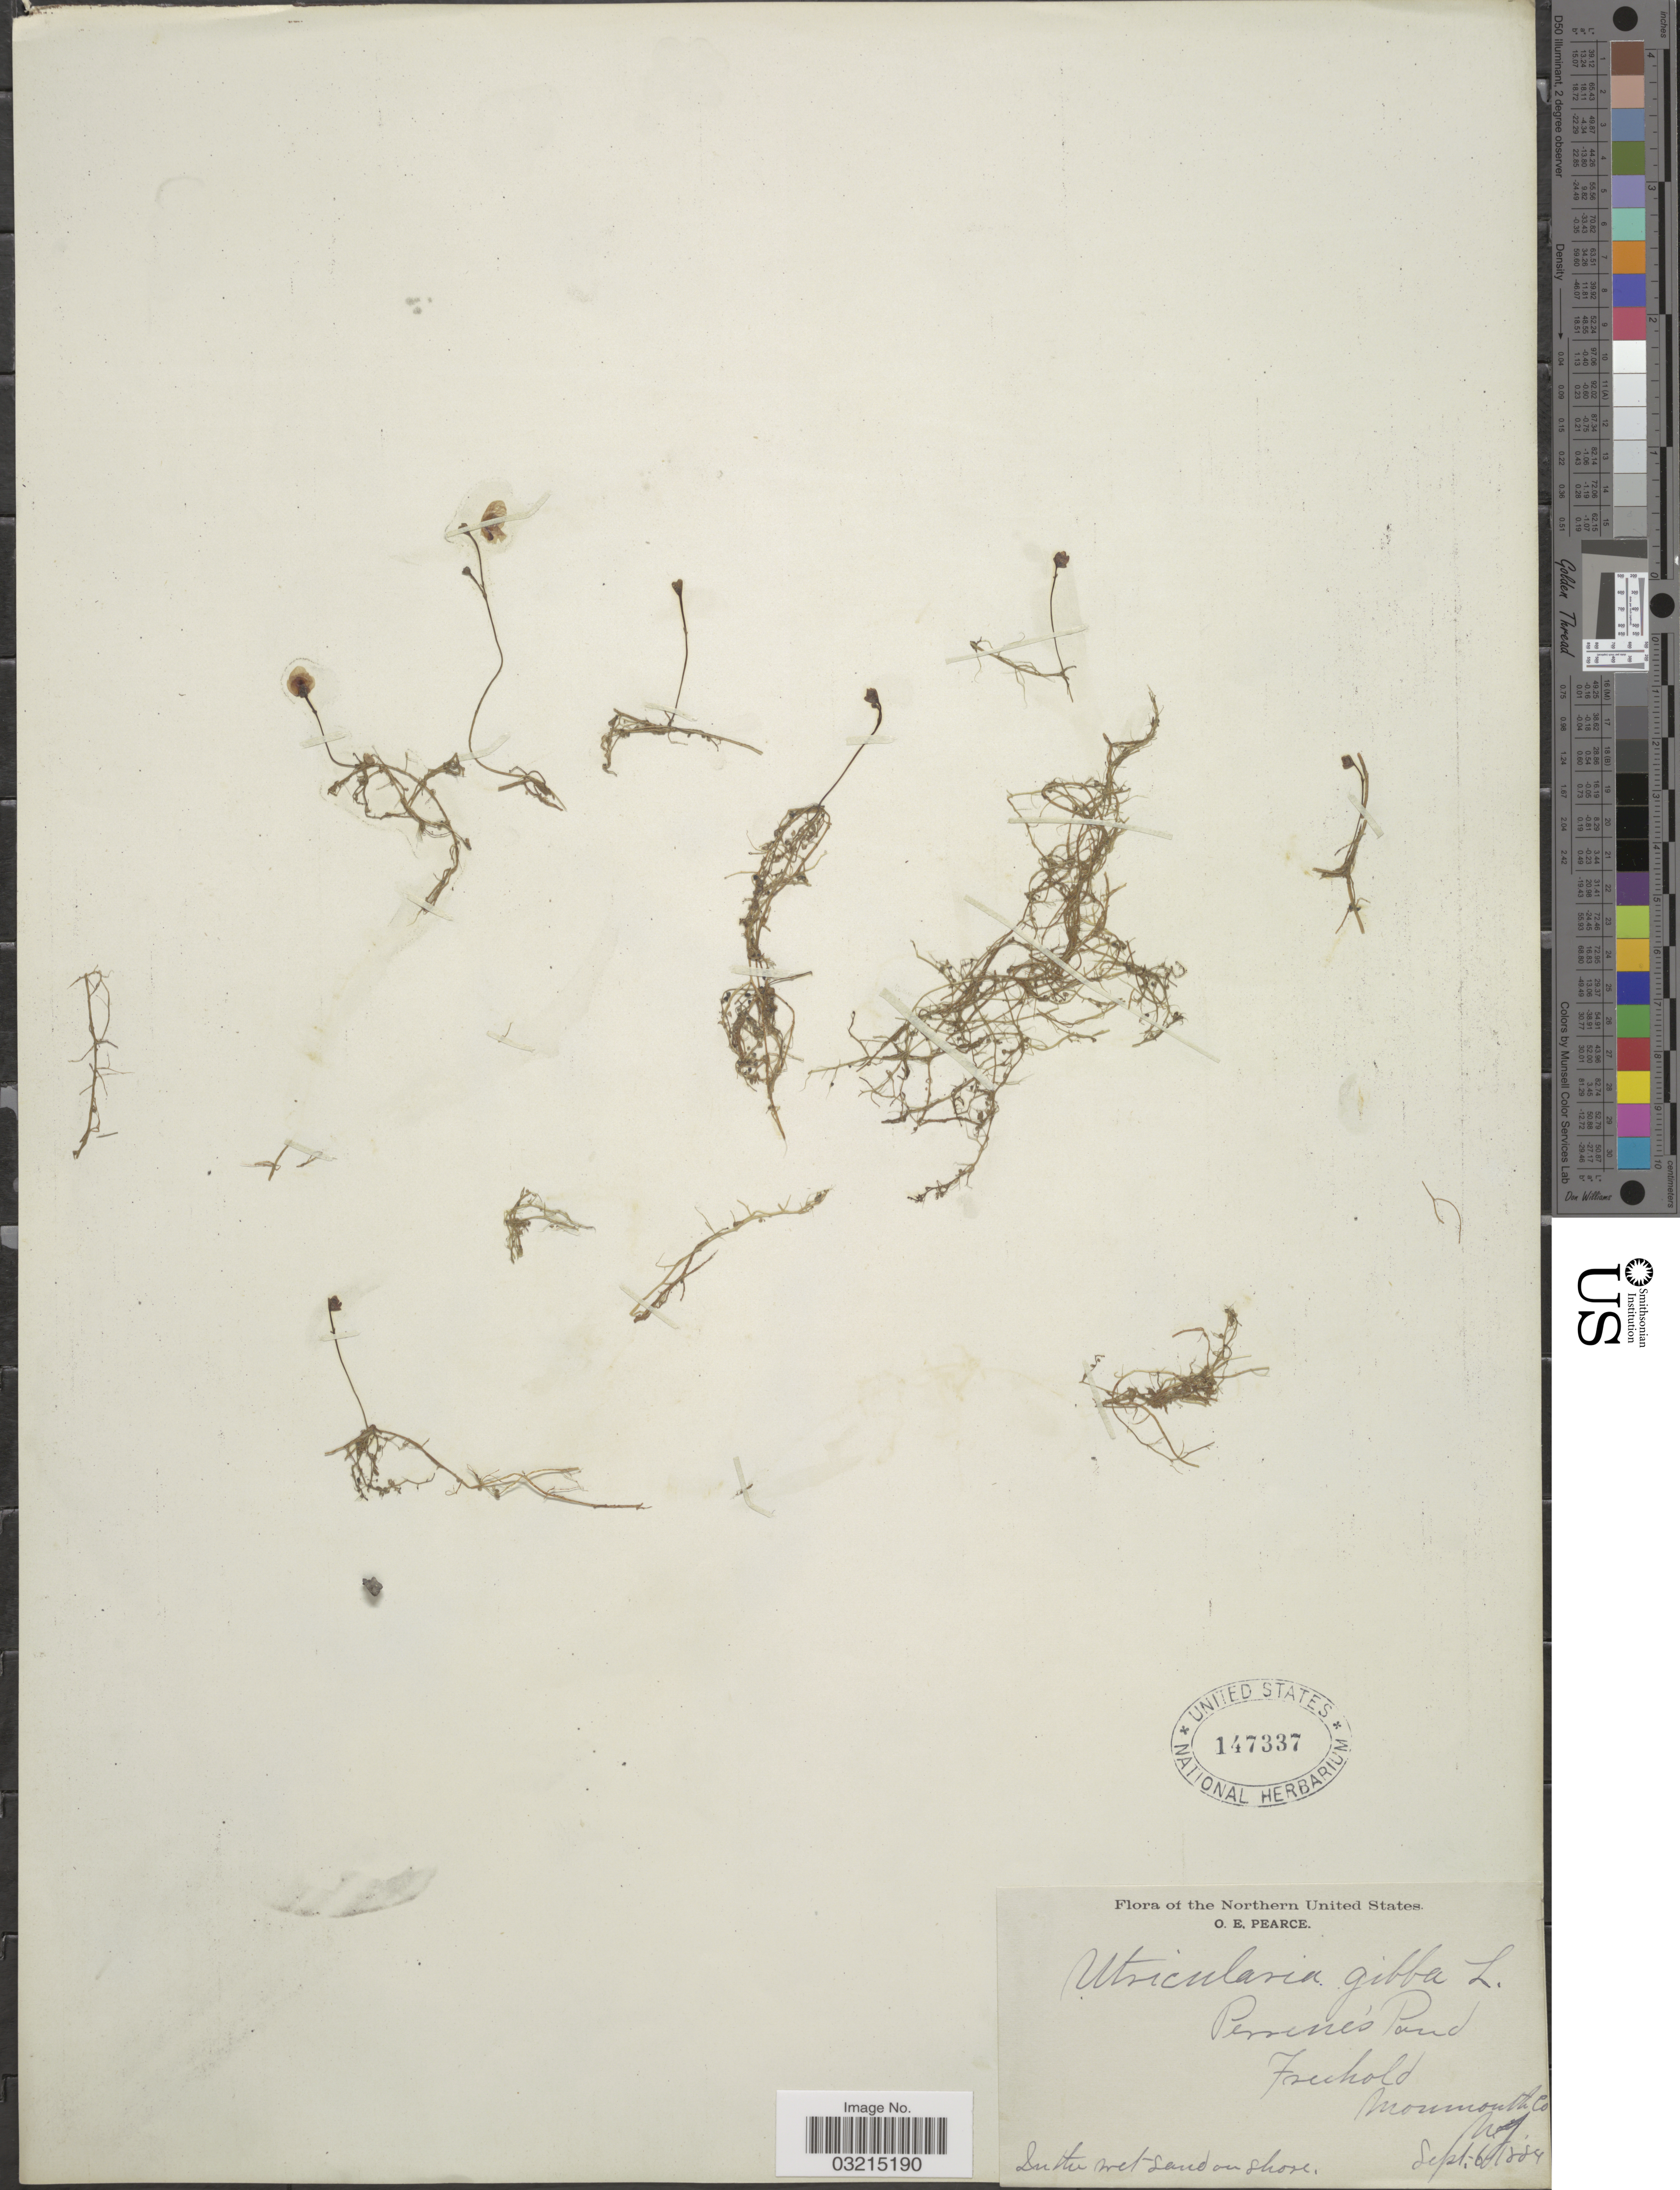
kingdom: Plantae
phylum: Tracheophyta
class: Magnoliopsida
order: Lamiales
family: Lentibulariaceae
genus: Utricularia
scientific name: Utricularia gibba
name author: L.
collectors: O. E. Pearce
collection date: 1884-09-06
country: United States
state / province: New Jersey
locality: The Northern United States. Perrine's Pond. Freehold. Monmouth Co.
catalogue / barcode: US 147337